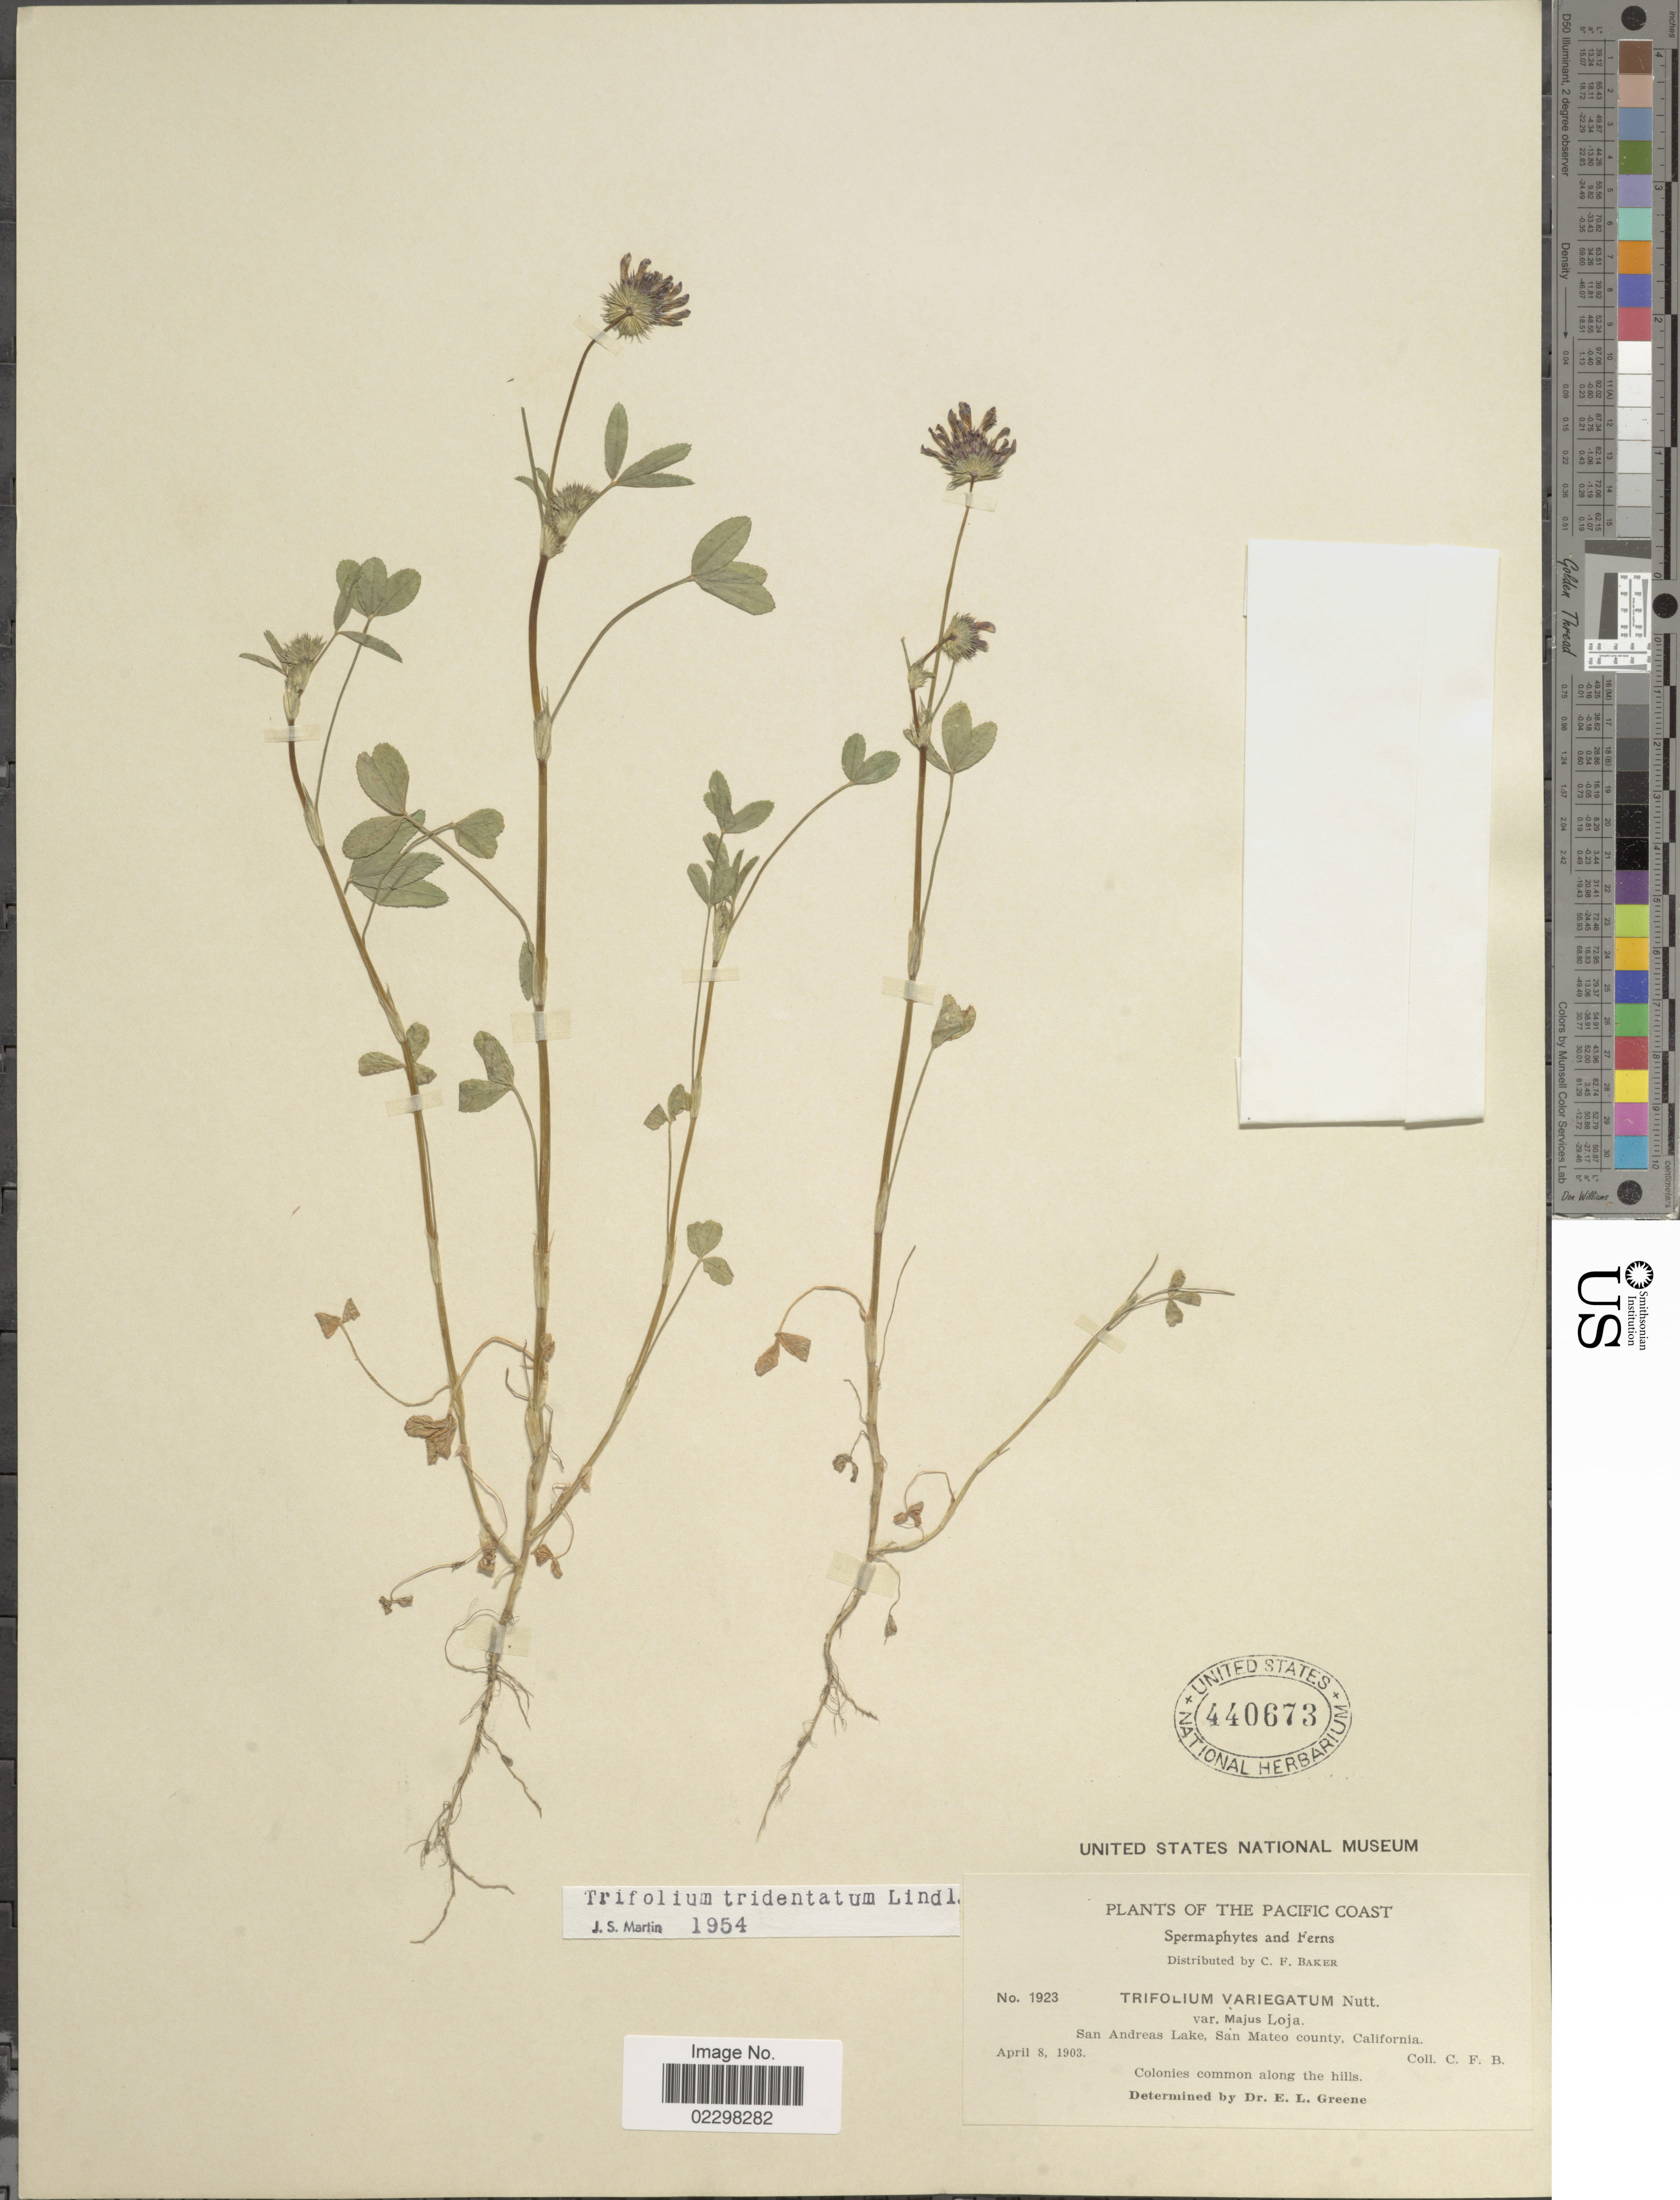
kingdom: Plantae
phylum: Tracheophyta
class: Magnoliopsida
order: Fabales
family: Fabaceae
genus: Trifolium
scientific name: Trifolium tridentatum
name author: Lindl.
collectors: C. F. Baker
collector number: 1923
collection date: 1903-04-08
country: United States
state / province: California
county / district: San Mateo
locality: Pacific Coast, San Andreas Lake, San Mateo county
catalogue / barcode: US 440673